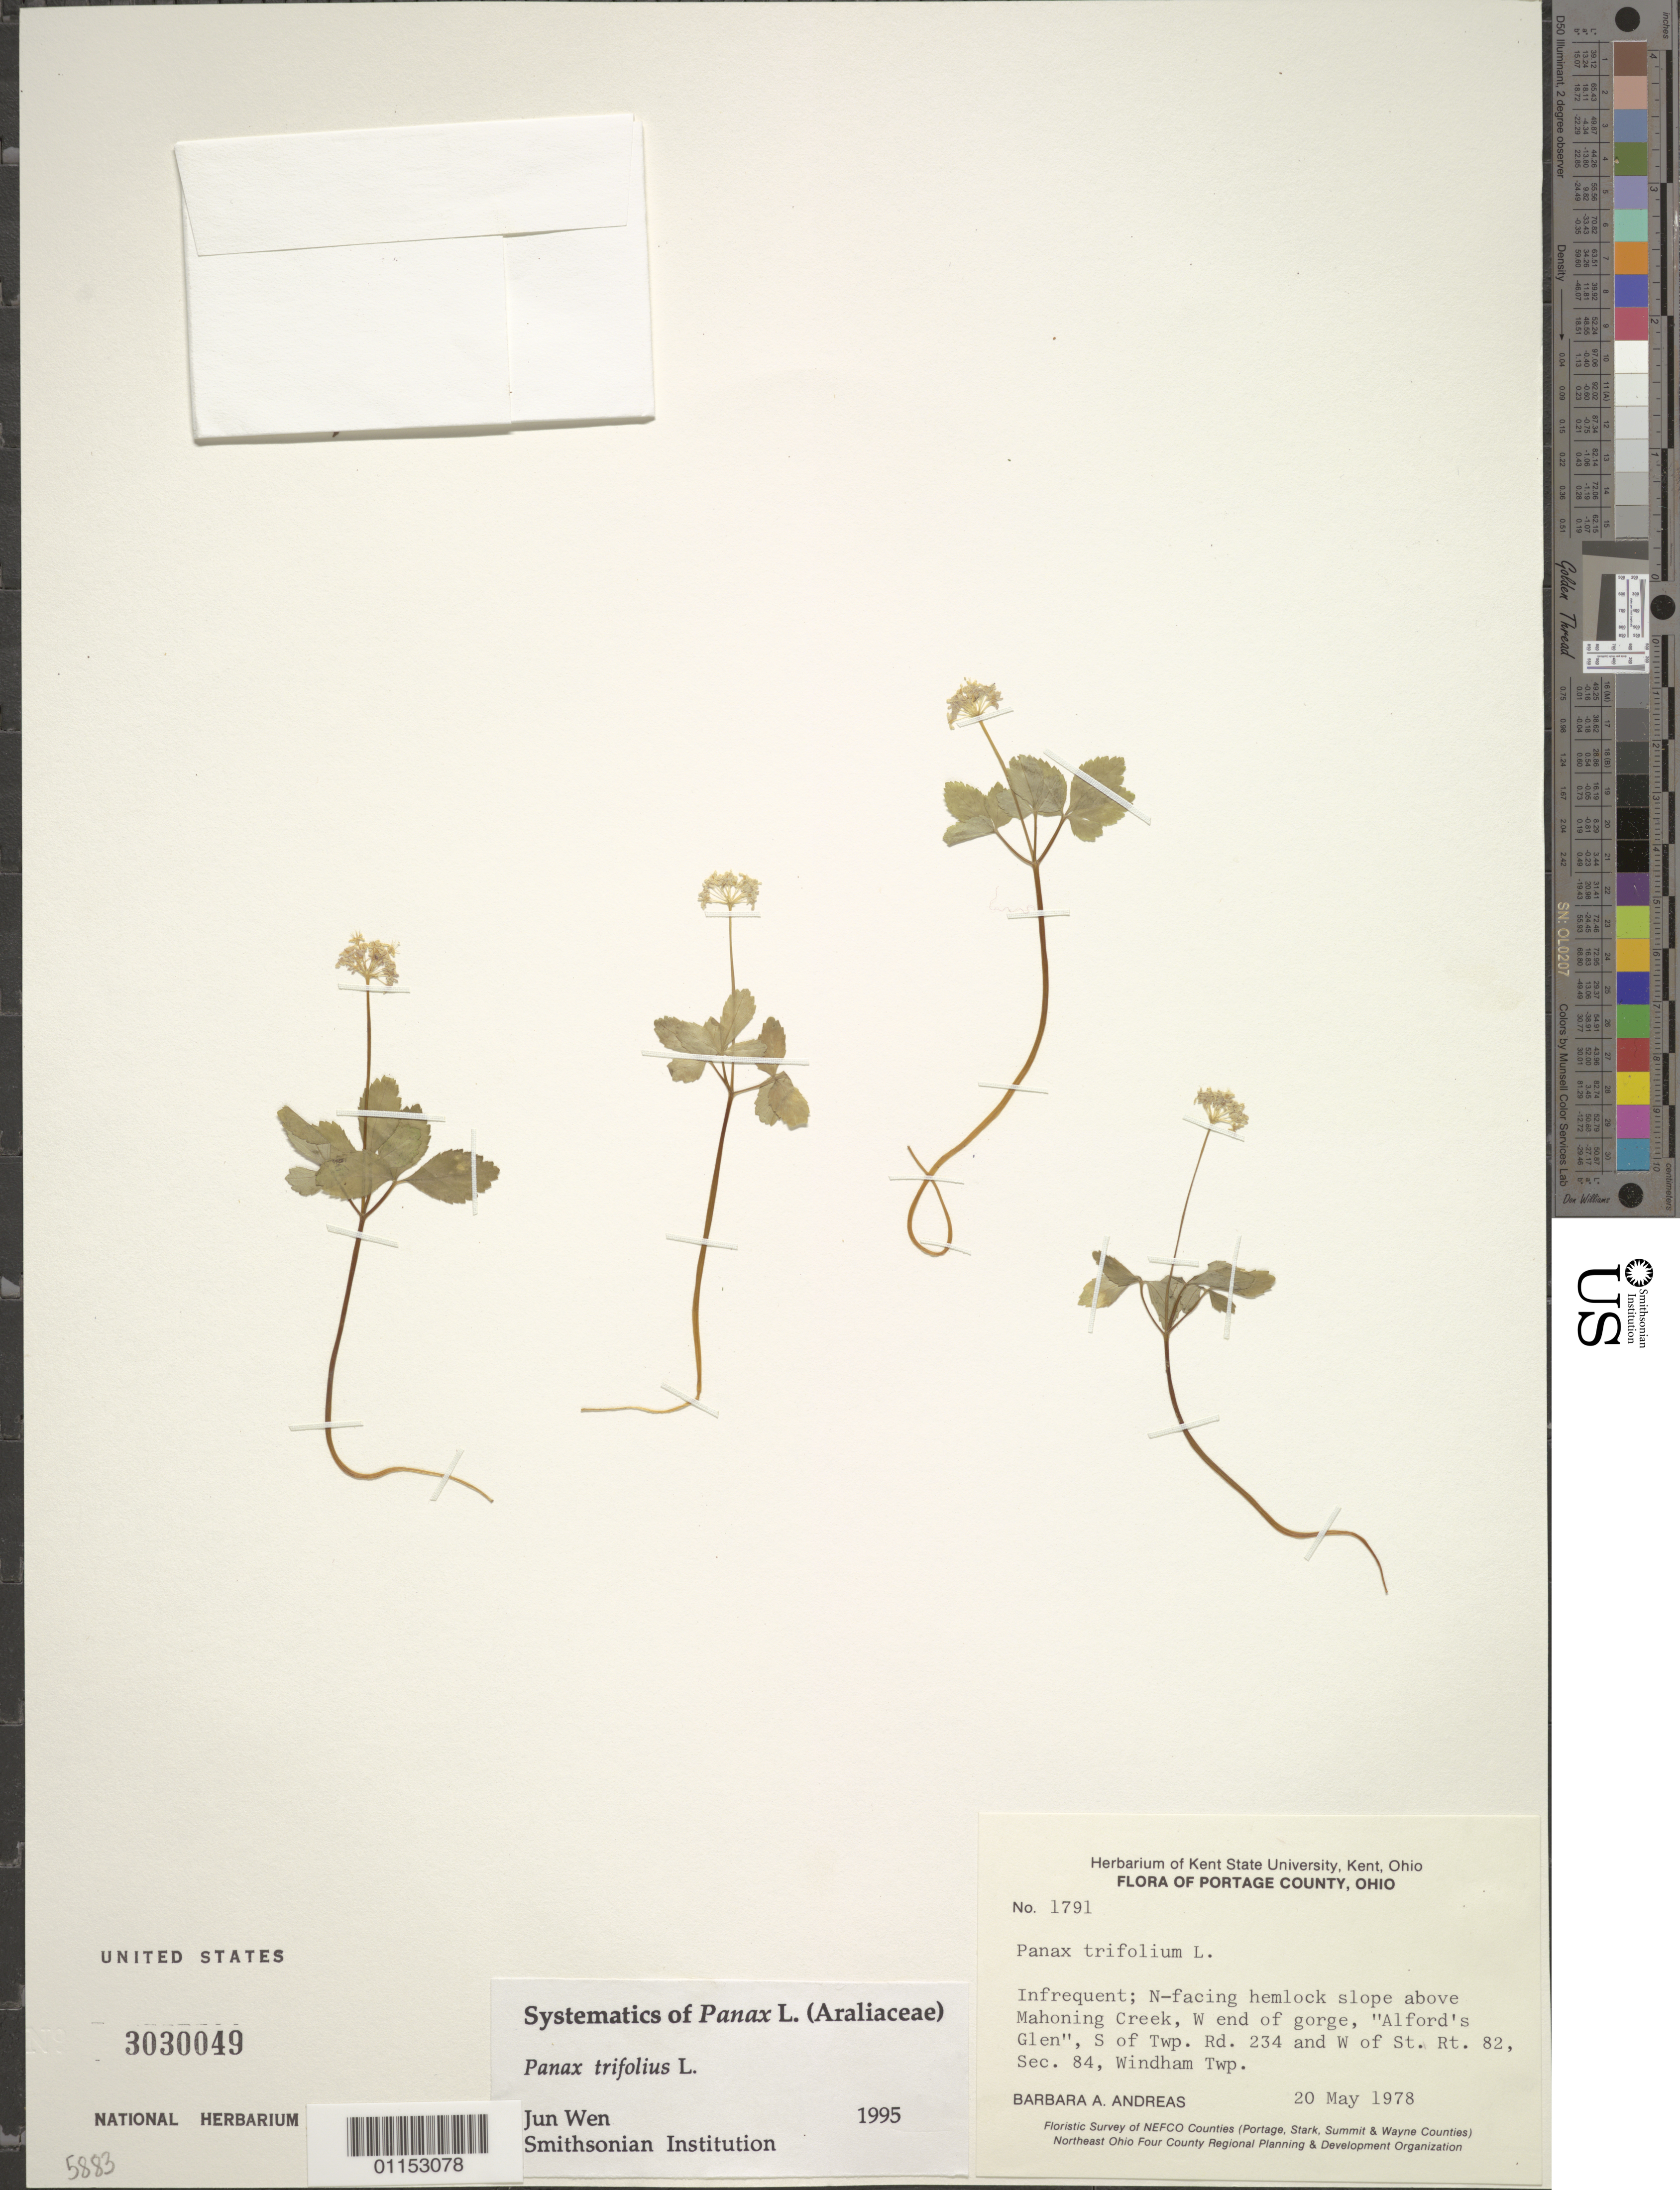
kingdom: Plantae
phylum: Tracheophyta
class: Magnoliopsida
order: Apiales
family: Araliaceae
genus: Panax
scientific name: Panax trifolius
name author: L.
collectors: B. A. Andreas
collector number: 1791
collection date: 1978-05-20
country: United States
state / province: Ohio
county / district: Portage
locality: Above Mahoning Creek, W end of gorge.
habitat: Infrequent; N - facing hemlock slope.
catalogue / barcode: US 3030049